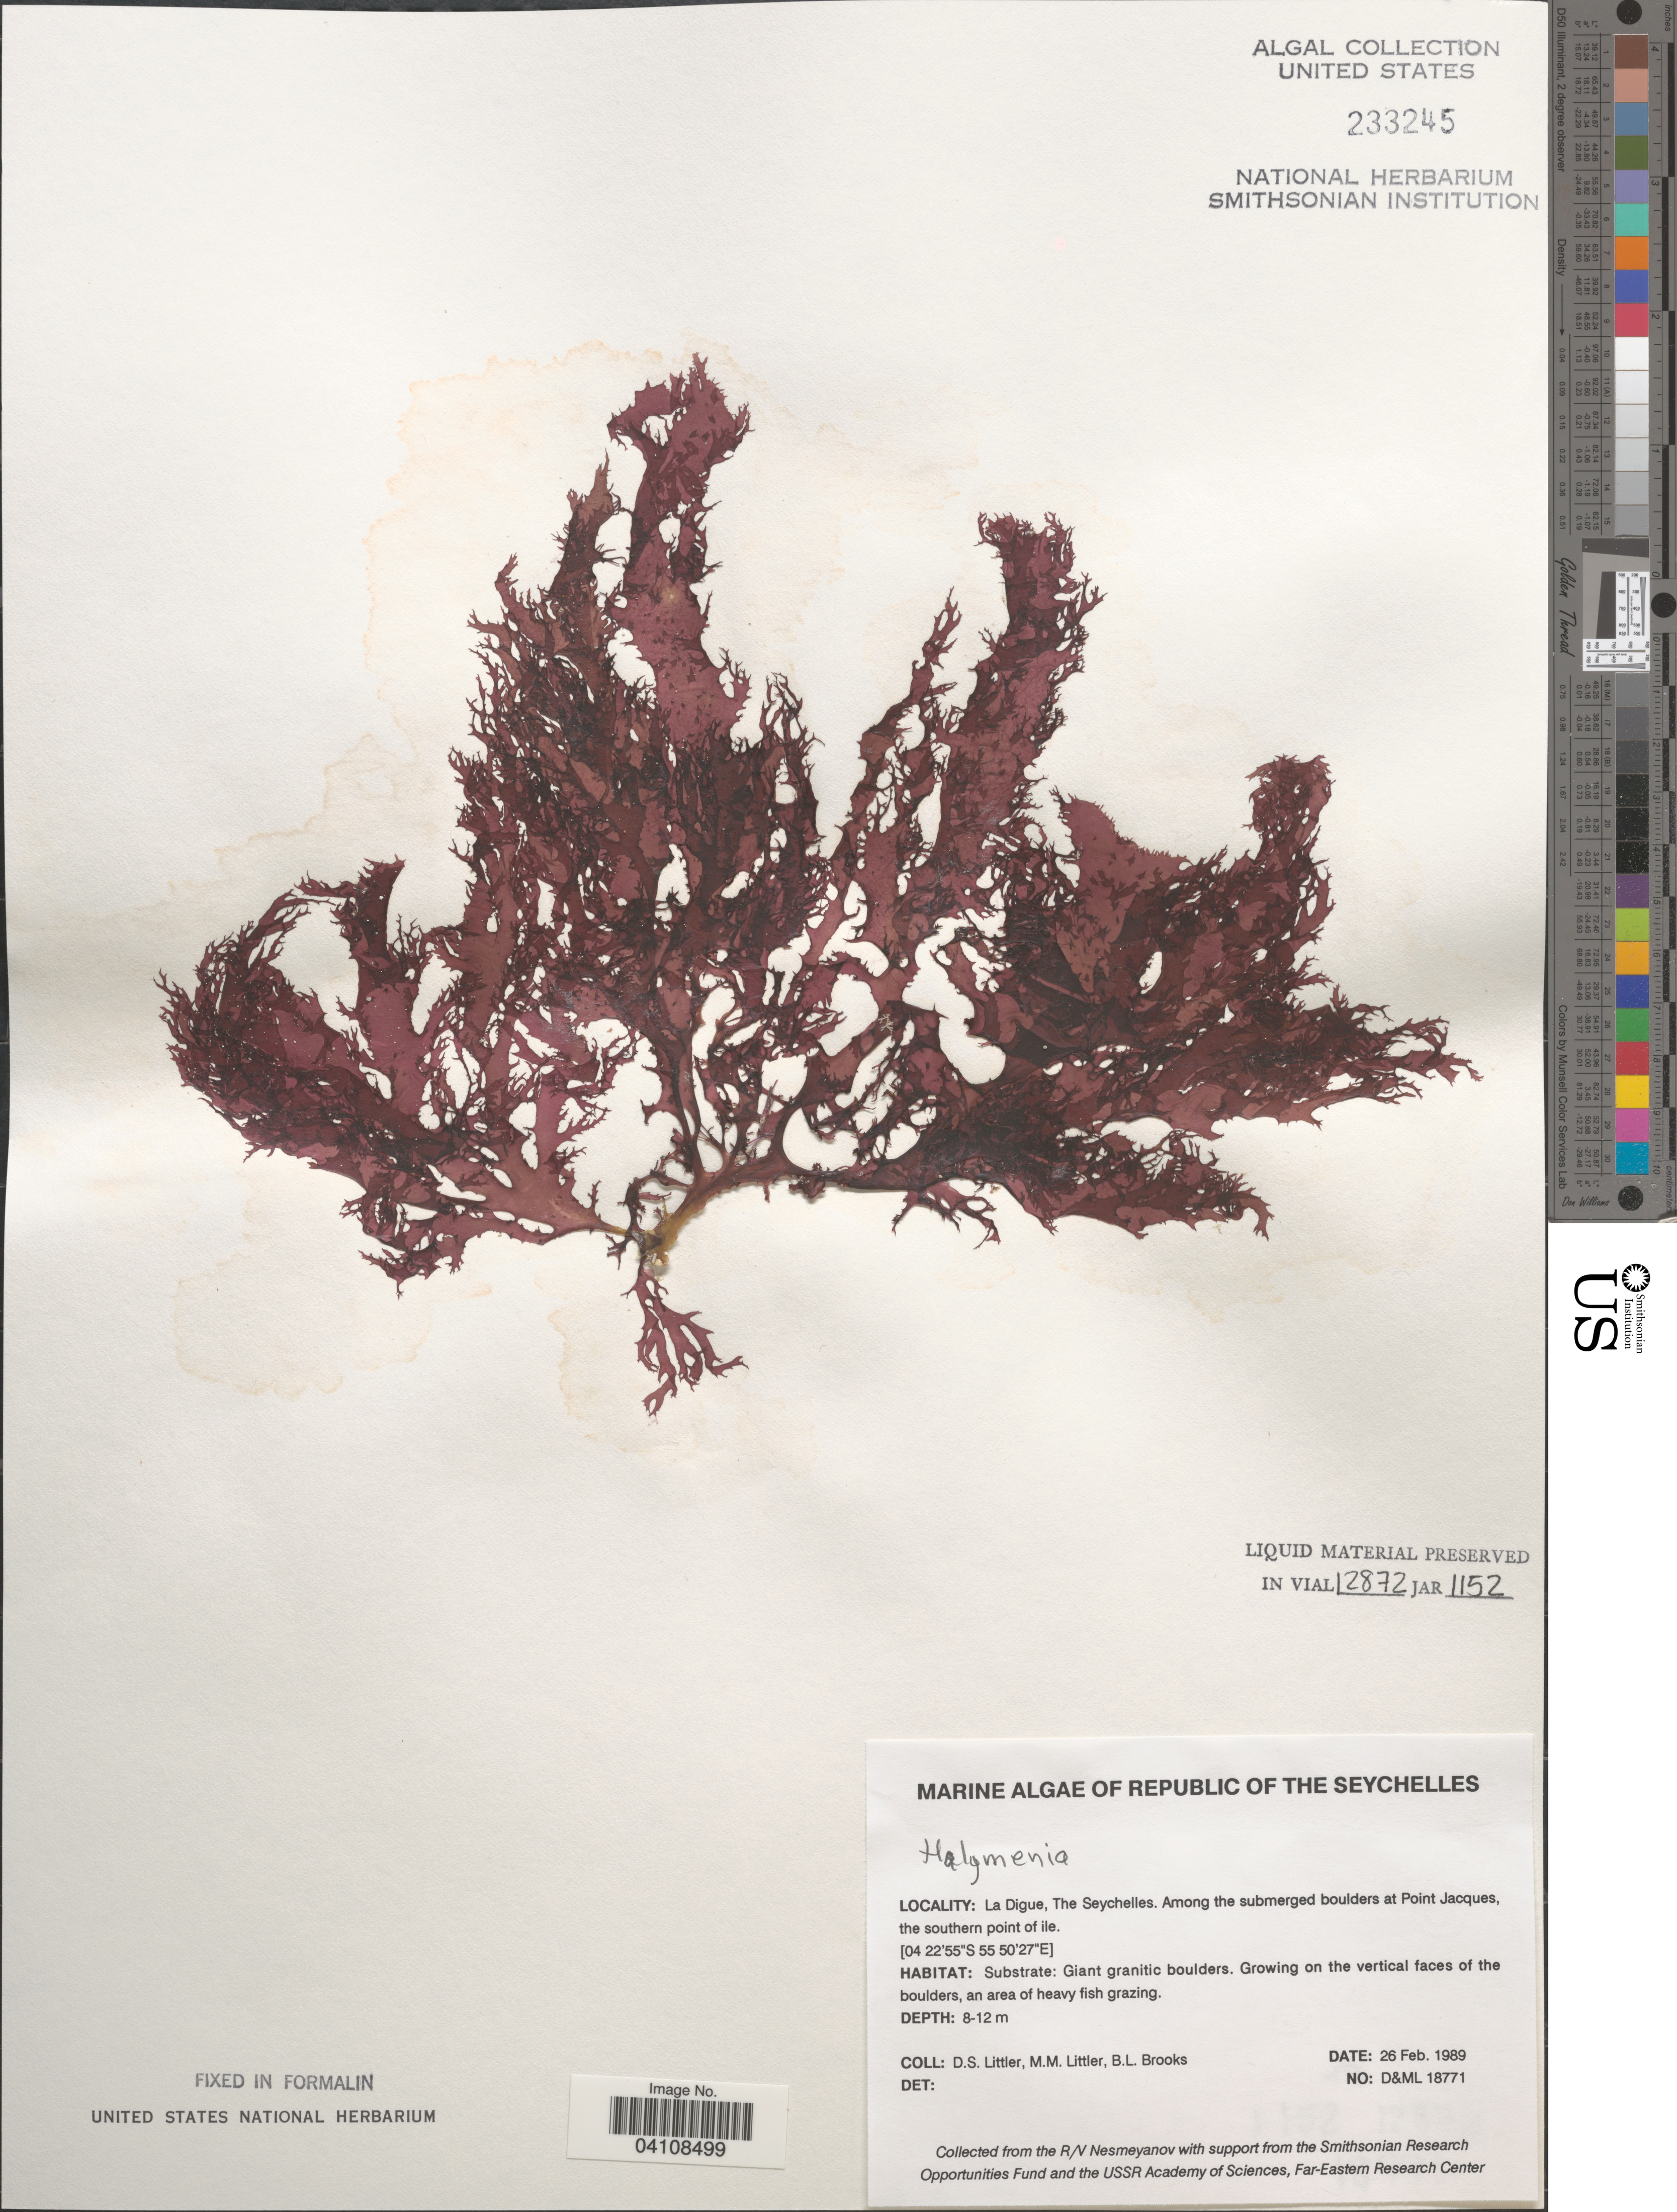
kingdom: Plantae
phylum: Rhodophyta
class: Florideophyceae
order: Halymeniales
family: Halymeniaceae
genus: Halymenia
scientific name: Halymenia sp.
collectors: D. S. Littler & B. Brooks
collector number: D&ML18771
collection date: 1989-02-26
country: Seychelles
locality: Republic of The Seychelles. La Digue. Among the submerged boulders at Point Jacques, the southern point of ile.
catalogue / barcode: US 233245